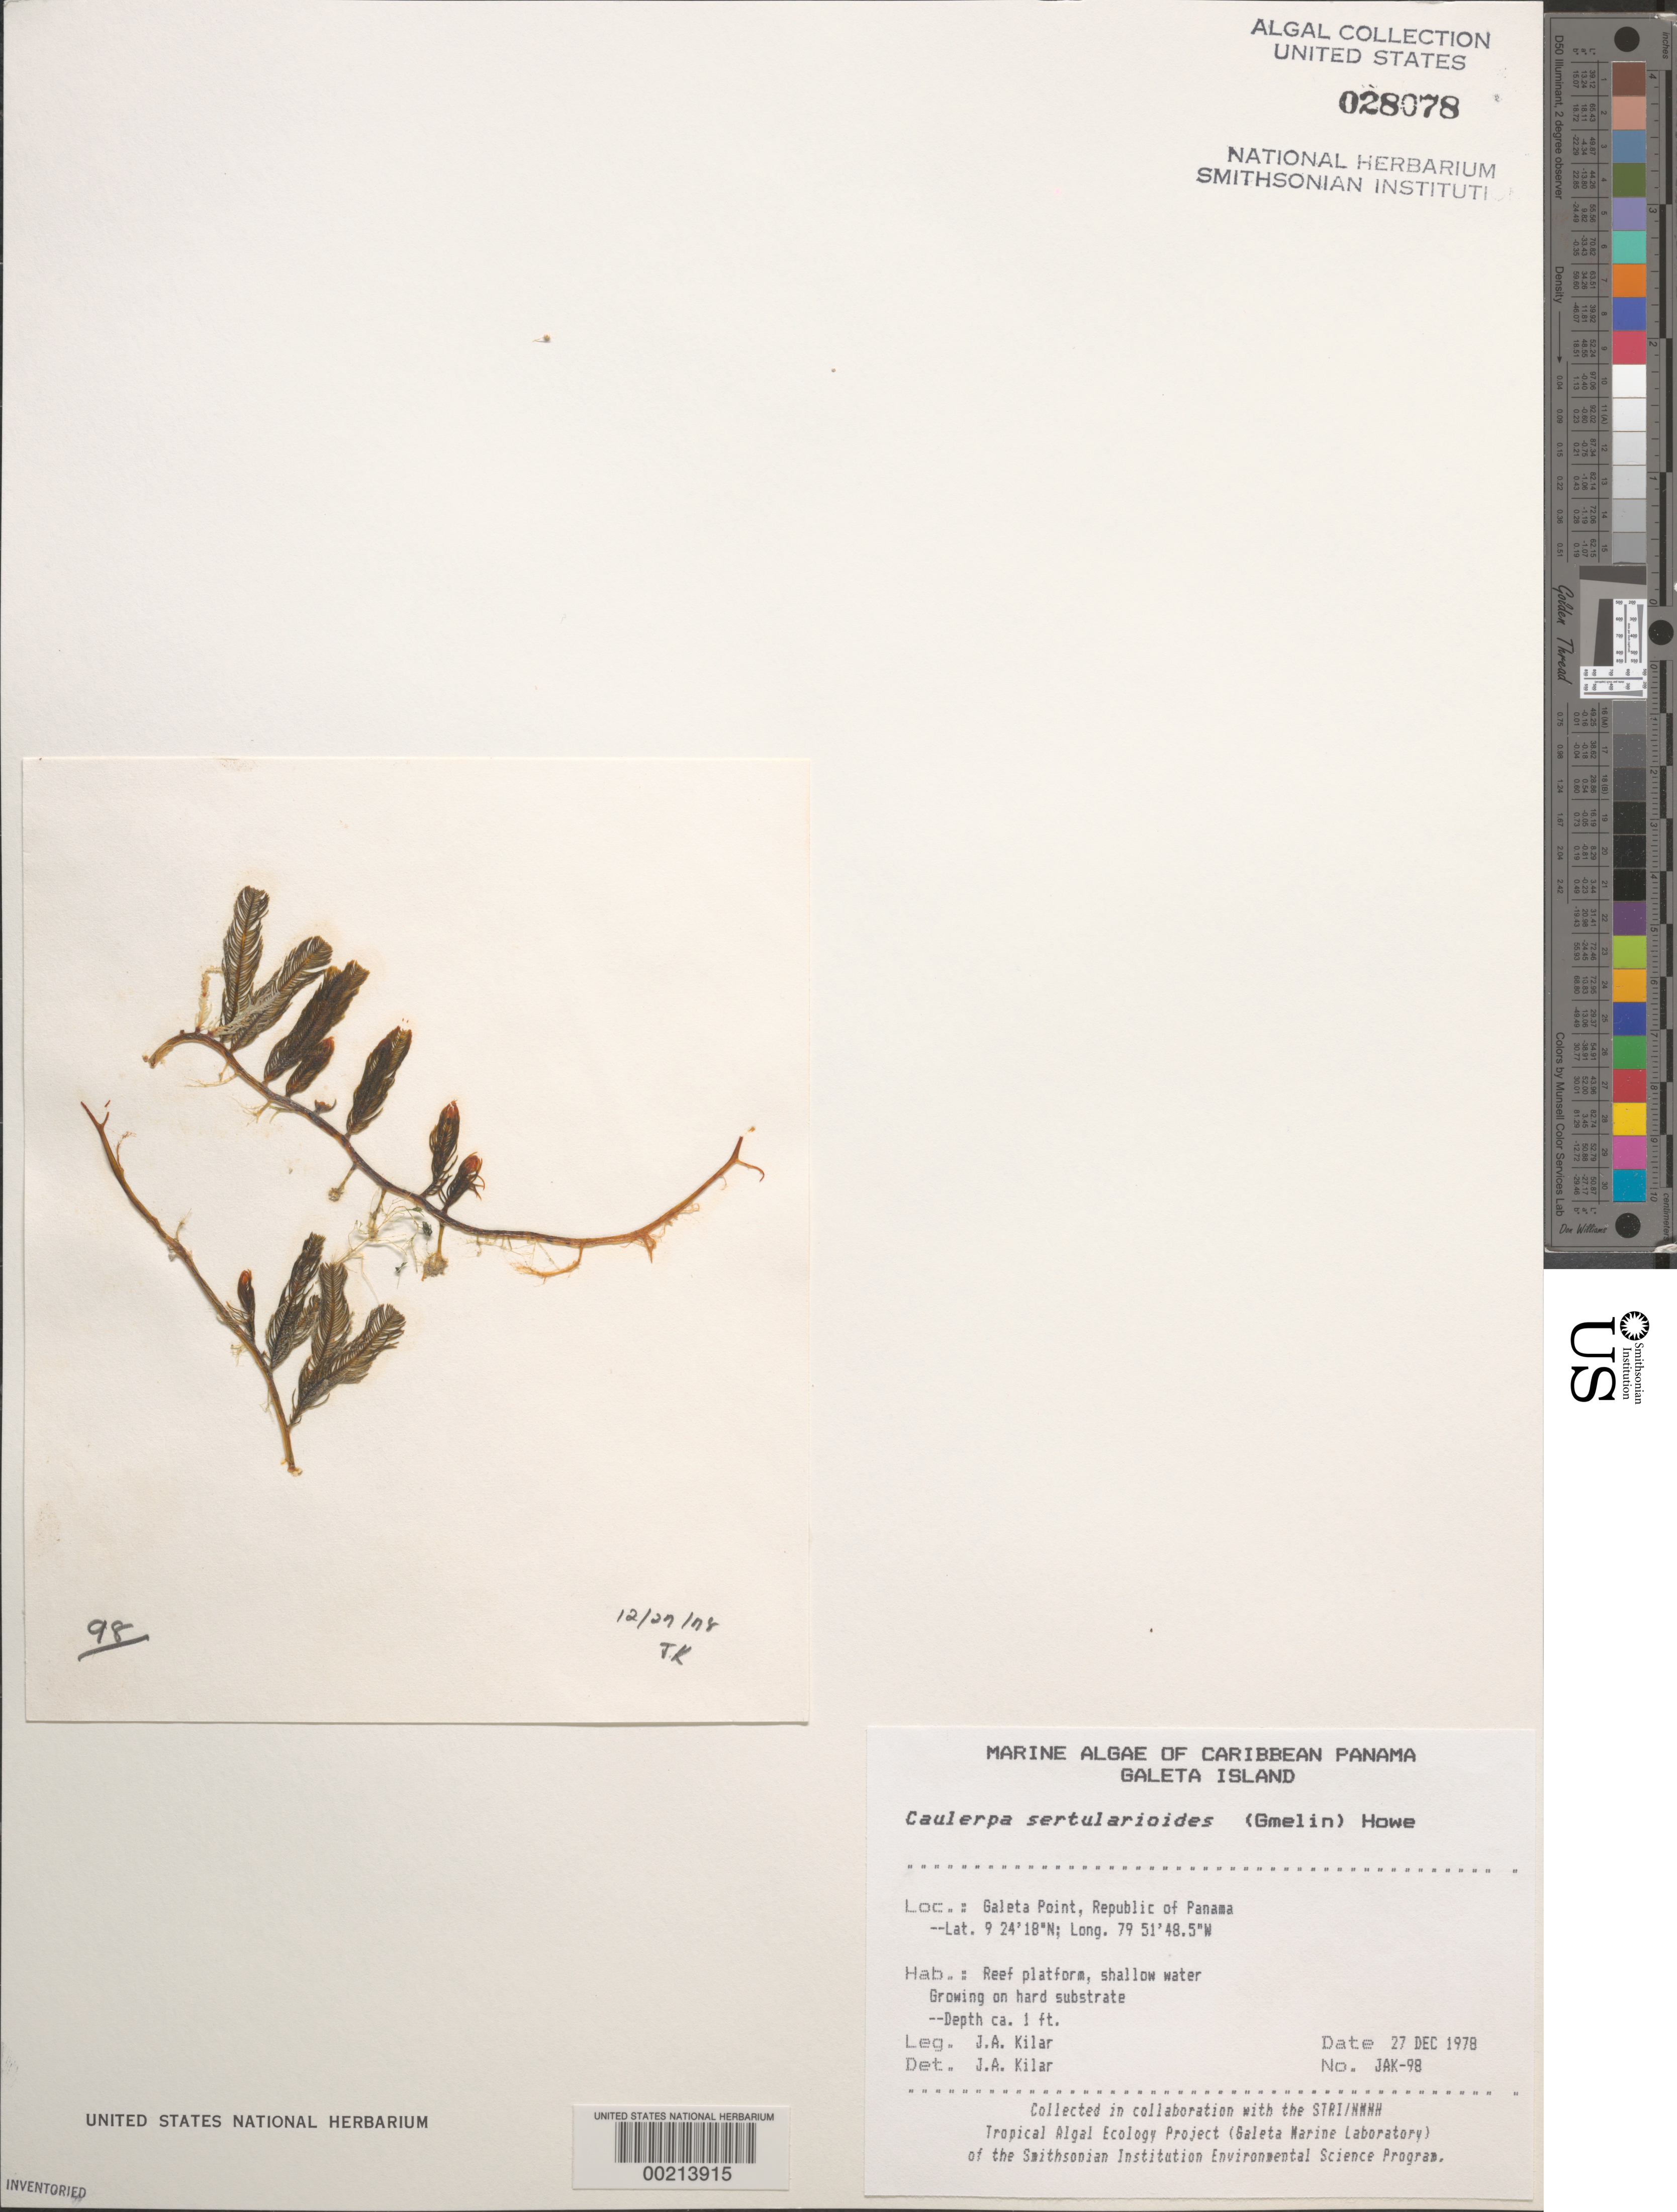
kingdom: Plantae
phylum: Chlorophyta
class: Ulvophyceae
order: Bryopsidales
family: Caulerpaceae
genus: Caulerpa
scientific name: Caulerpa sertularioides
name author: (S.G. Gmel.) M. Howe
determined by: Kilar, J. A.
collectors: J. A. Kilar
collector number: JAK-98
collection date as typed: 27 Dec 1978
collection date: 1978-12-27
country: Panama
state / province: Colón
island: Galeta Island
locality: Galeta Point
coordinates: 9 24' 18" N, 79 51' 48.5" W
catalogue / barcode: US 28078